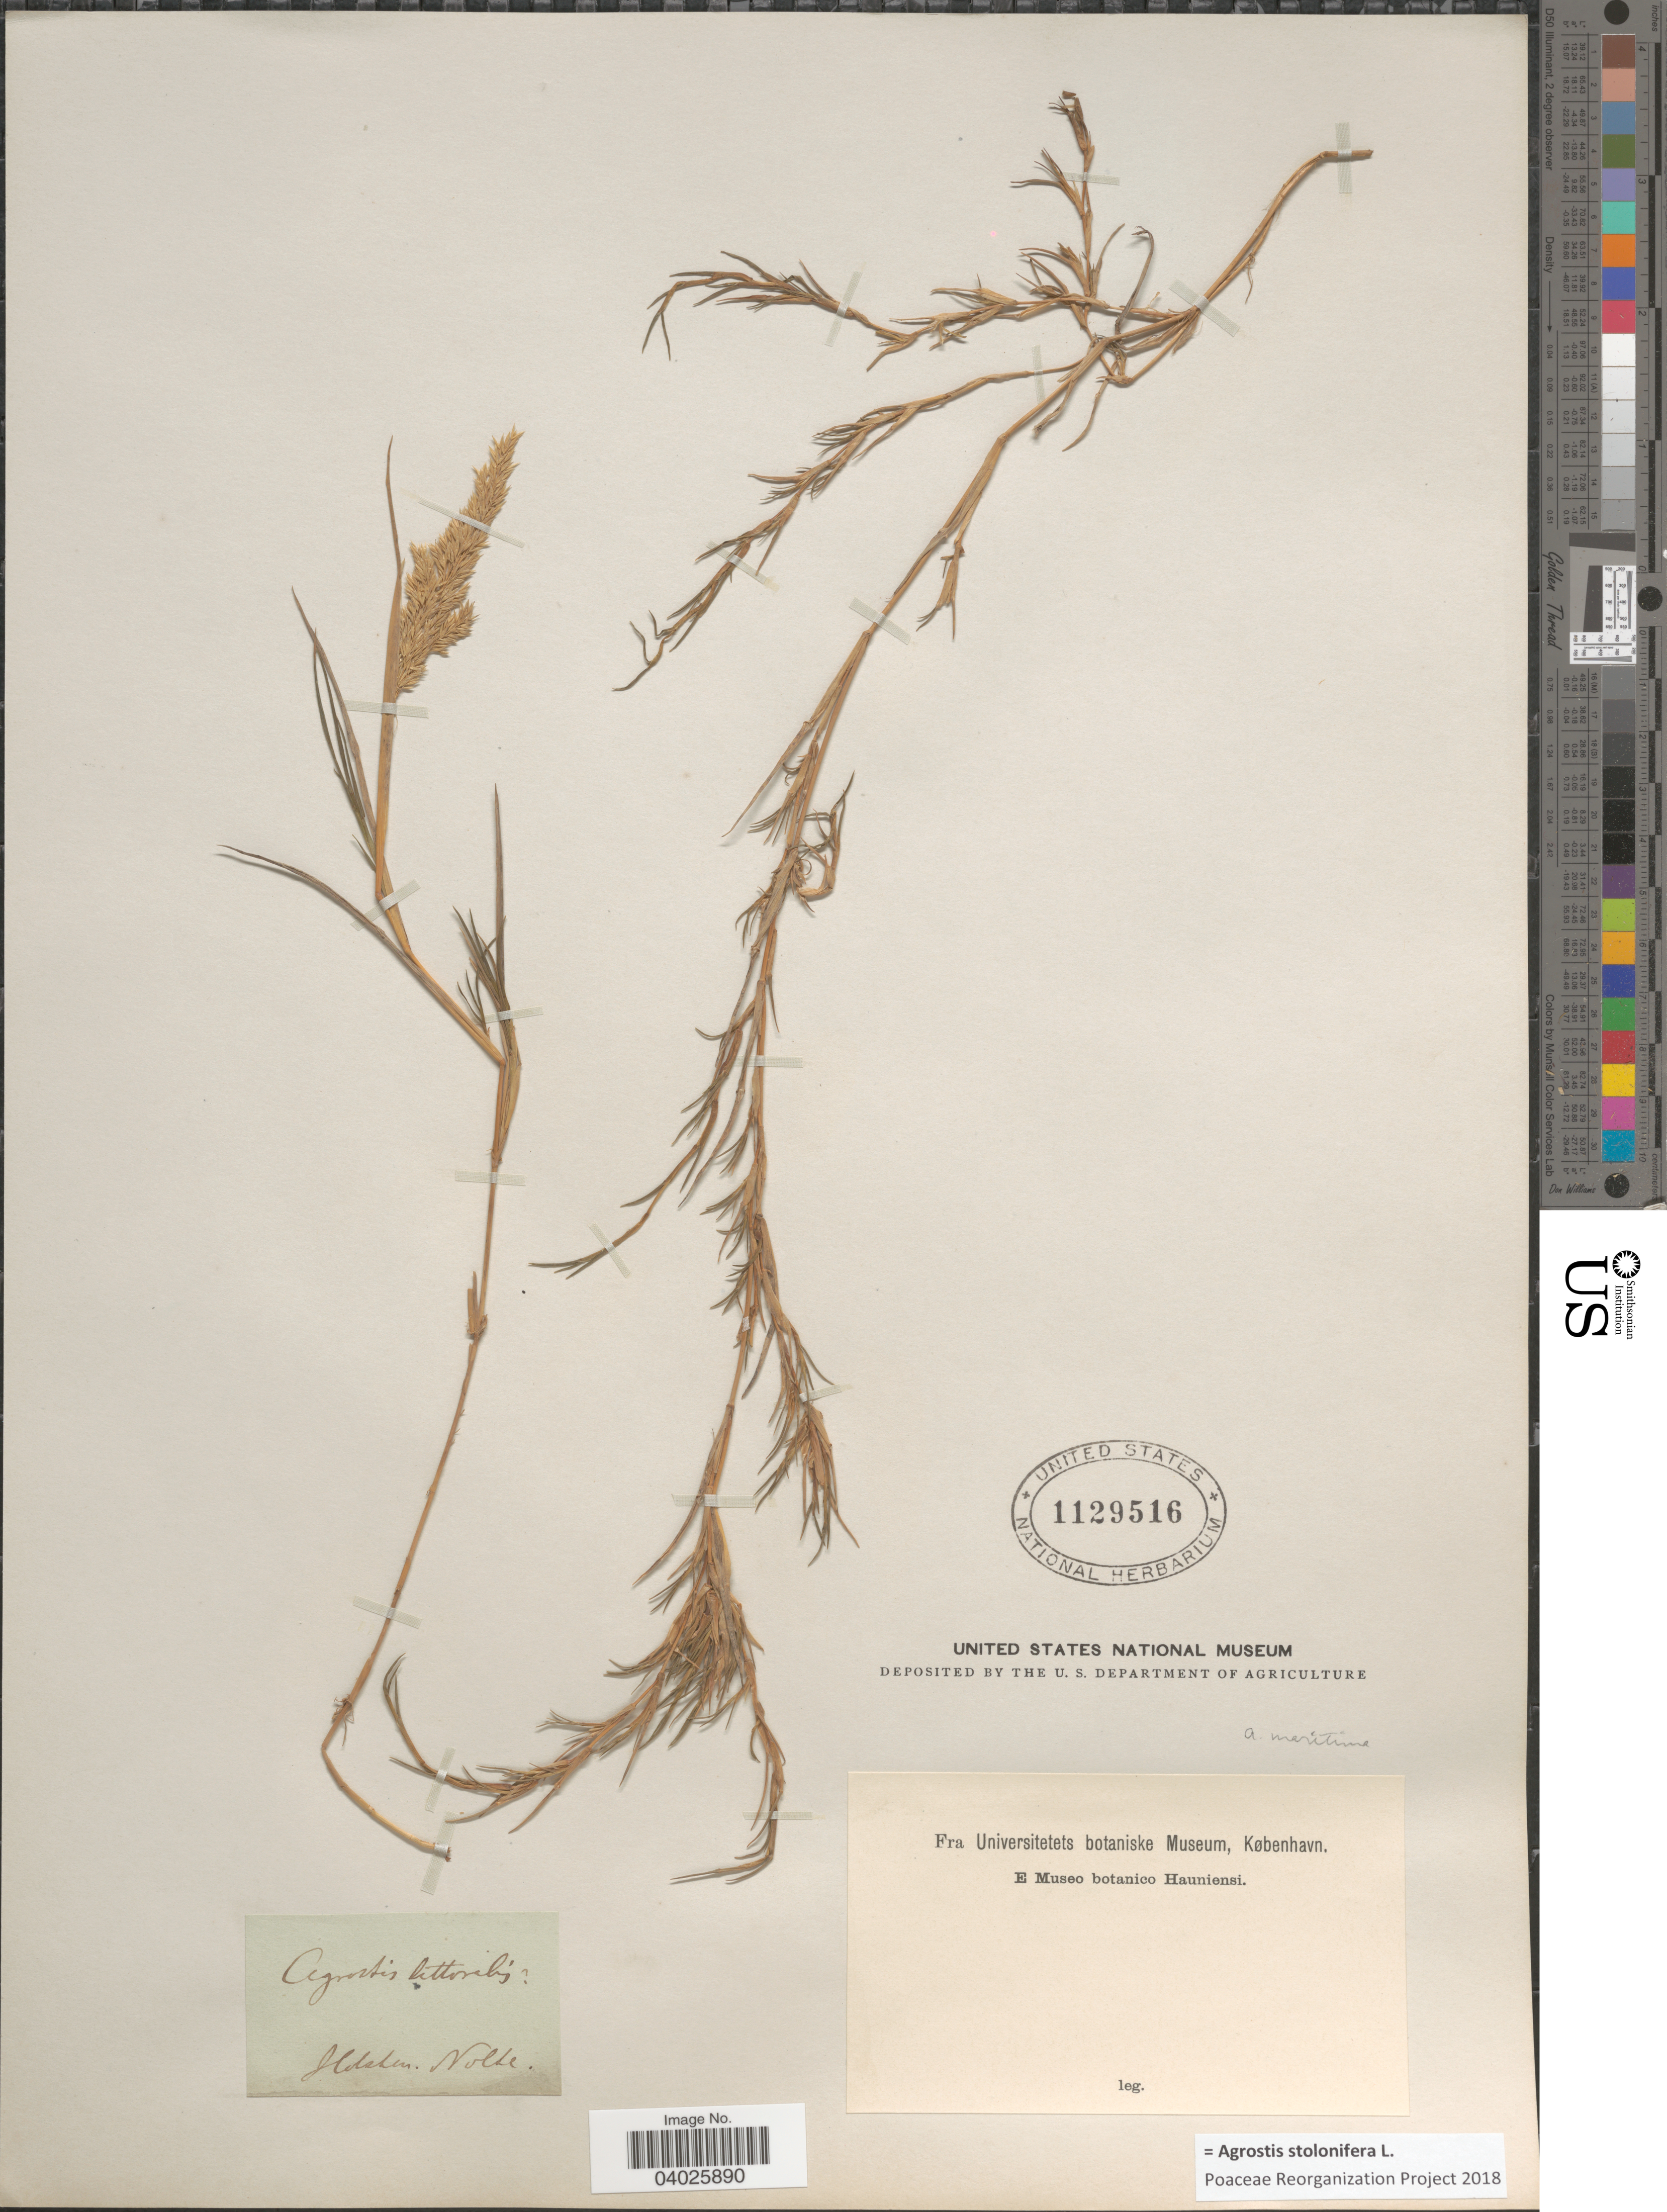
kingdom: Plantae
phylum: Tracheophyta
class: Liliopsida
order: Poales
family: Poaceae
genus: Agrostis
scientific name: Agrostis stolonifera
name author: L.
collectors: H. Nolte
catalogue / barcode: US 1129516